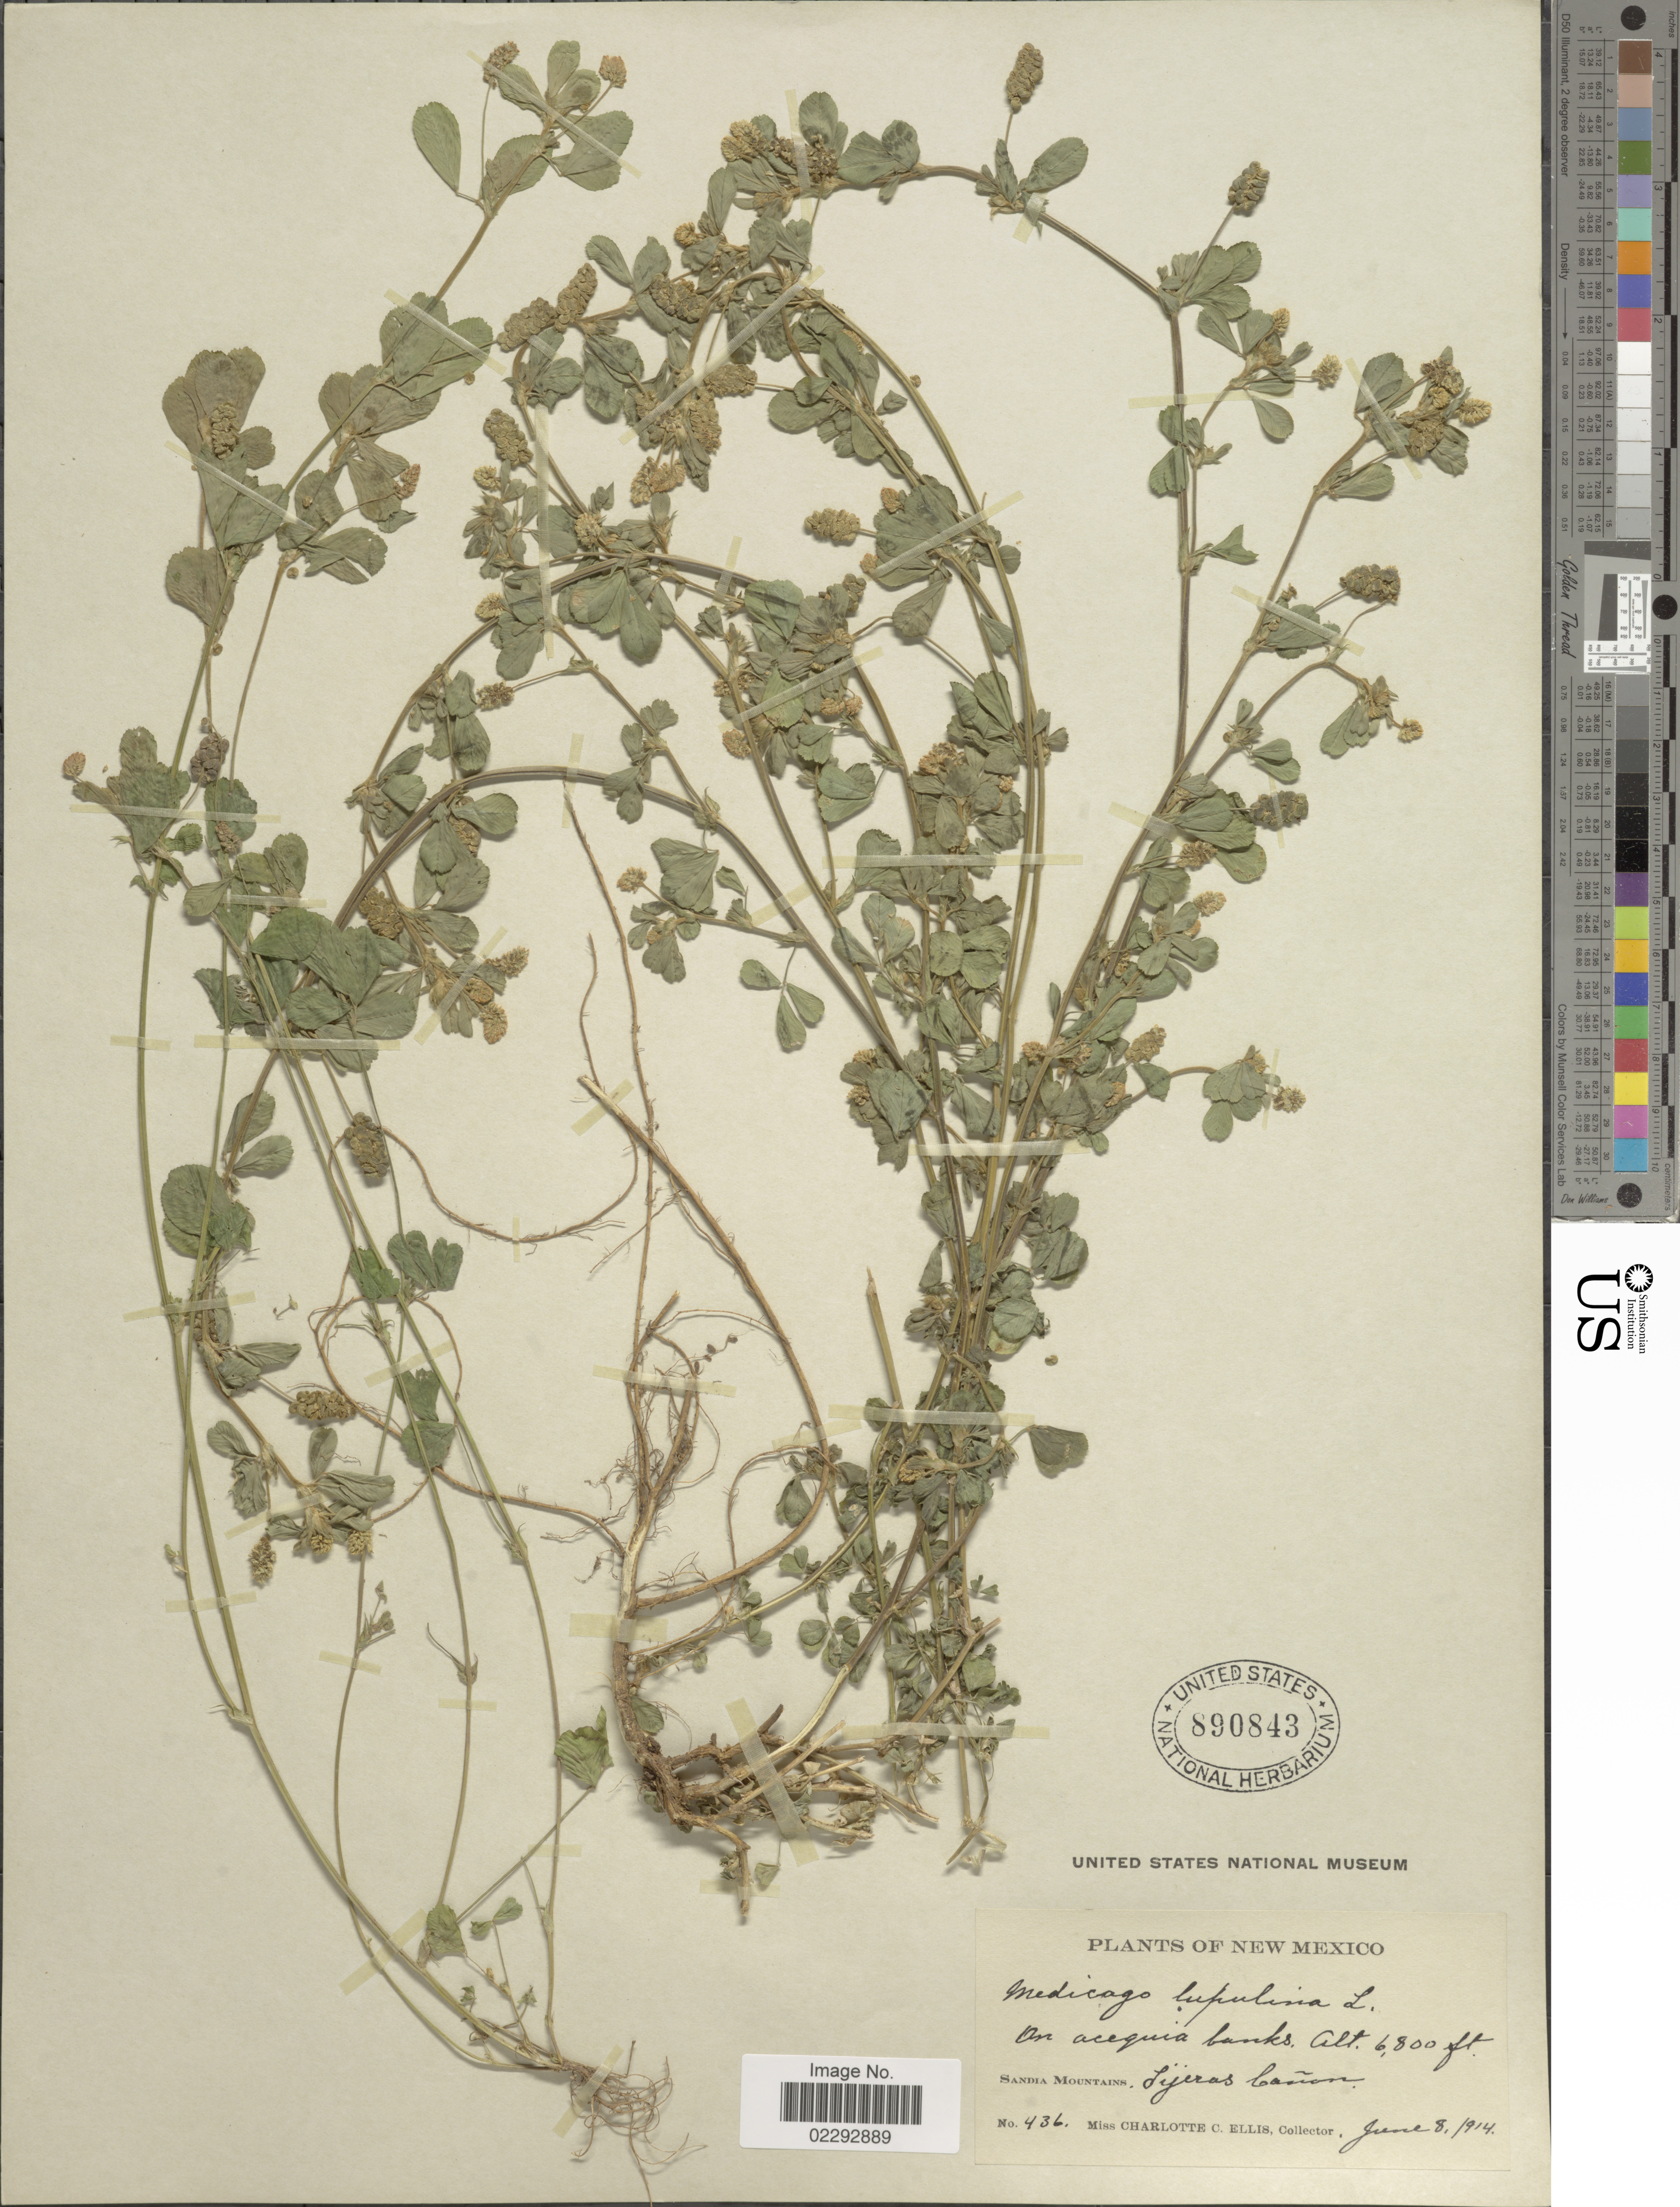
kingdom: Plantae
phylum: Tracheophyta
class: Magnoliopsida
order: Fabales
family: Fabaceae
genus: Medicago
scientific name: Medicago lupulina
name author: L.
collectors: C. C. Ellis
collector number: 436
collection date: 1914-06-08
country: United States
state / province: New Mexico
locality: New Mexico, Sandia Mountains, Sejeras Canon.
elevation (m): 2073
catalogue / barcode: US 890843